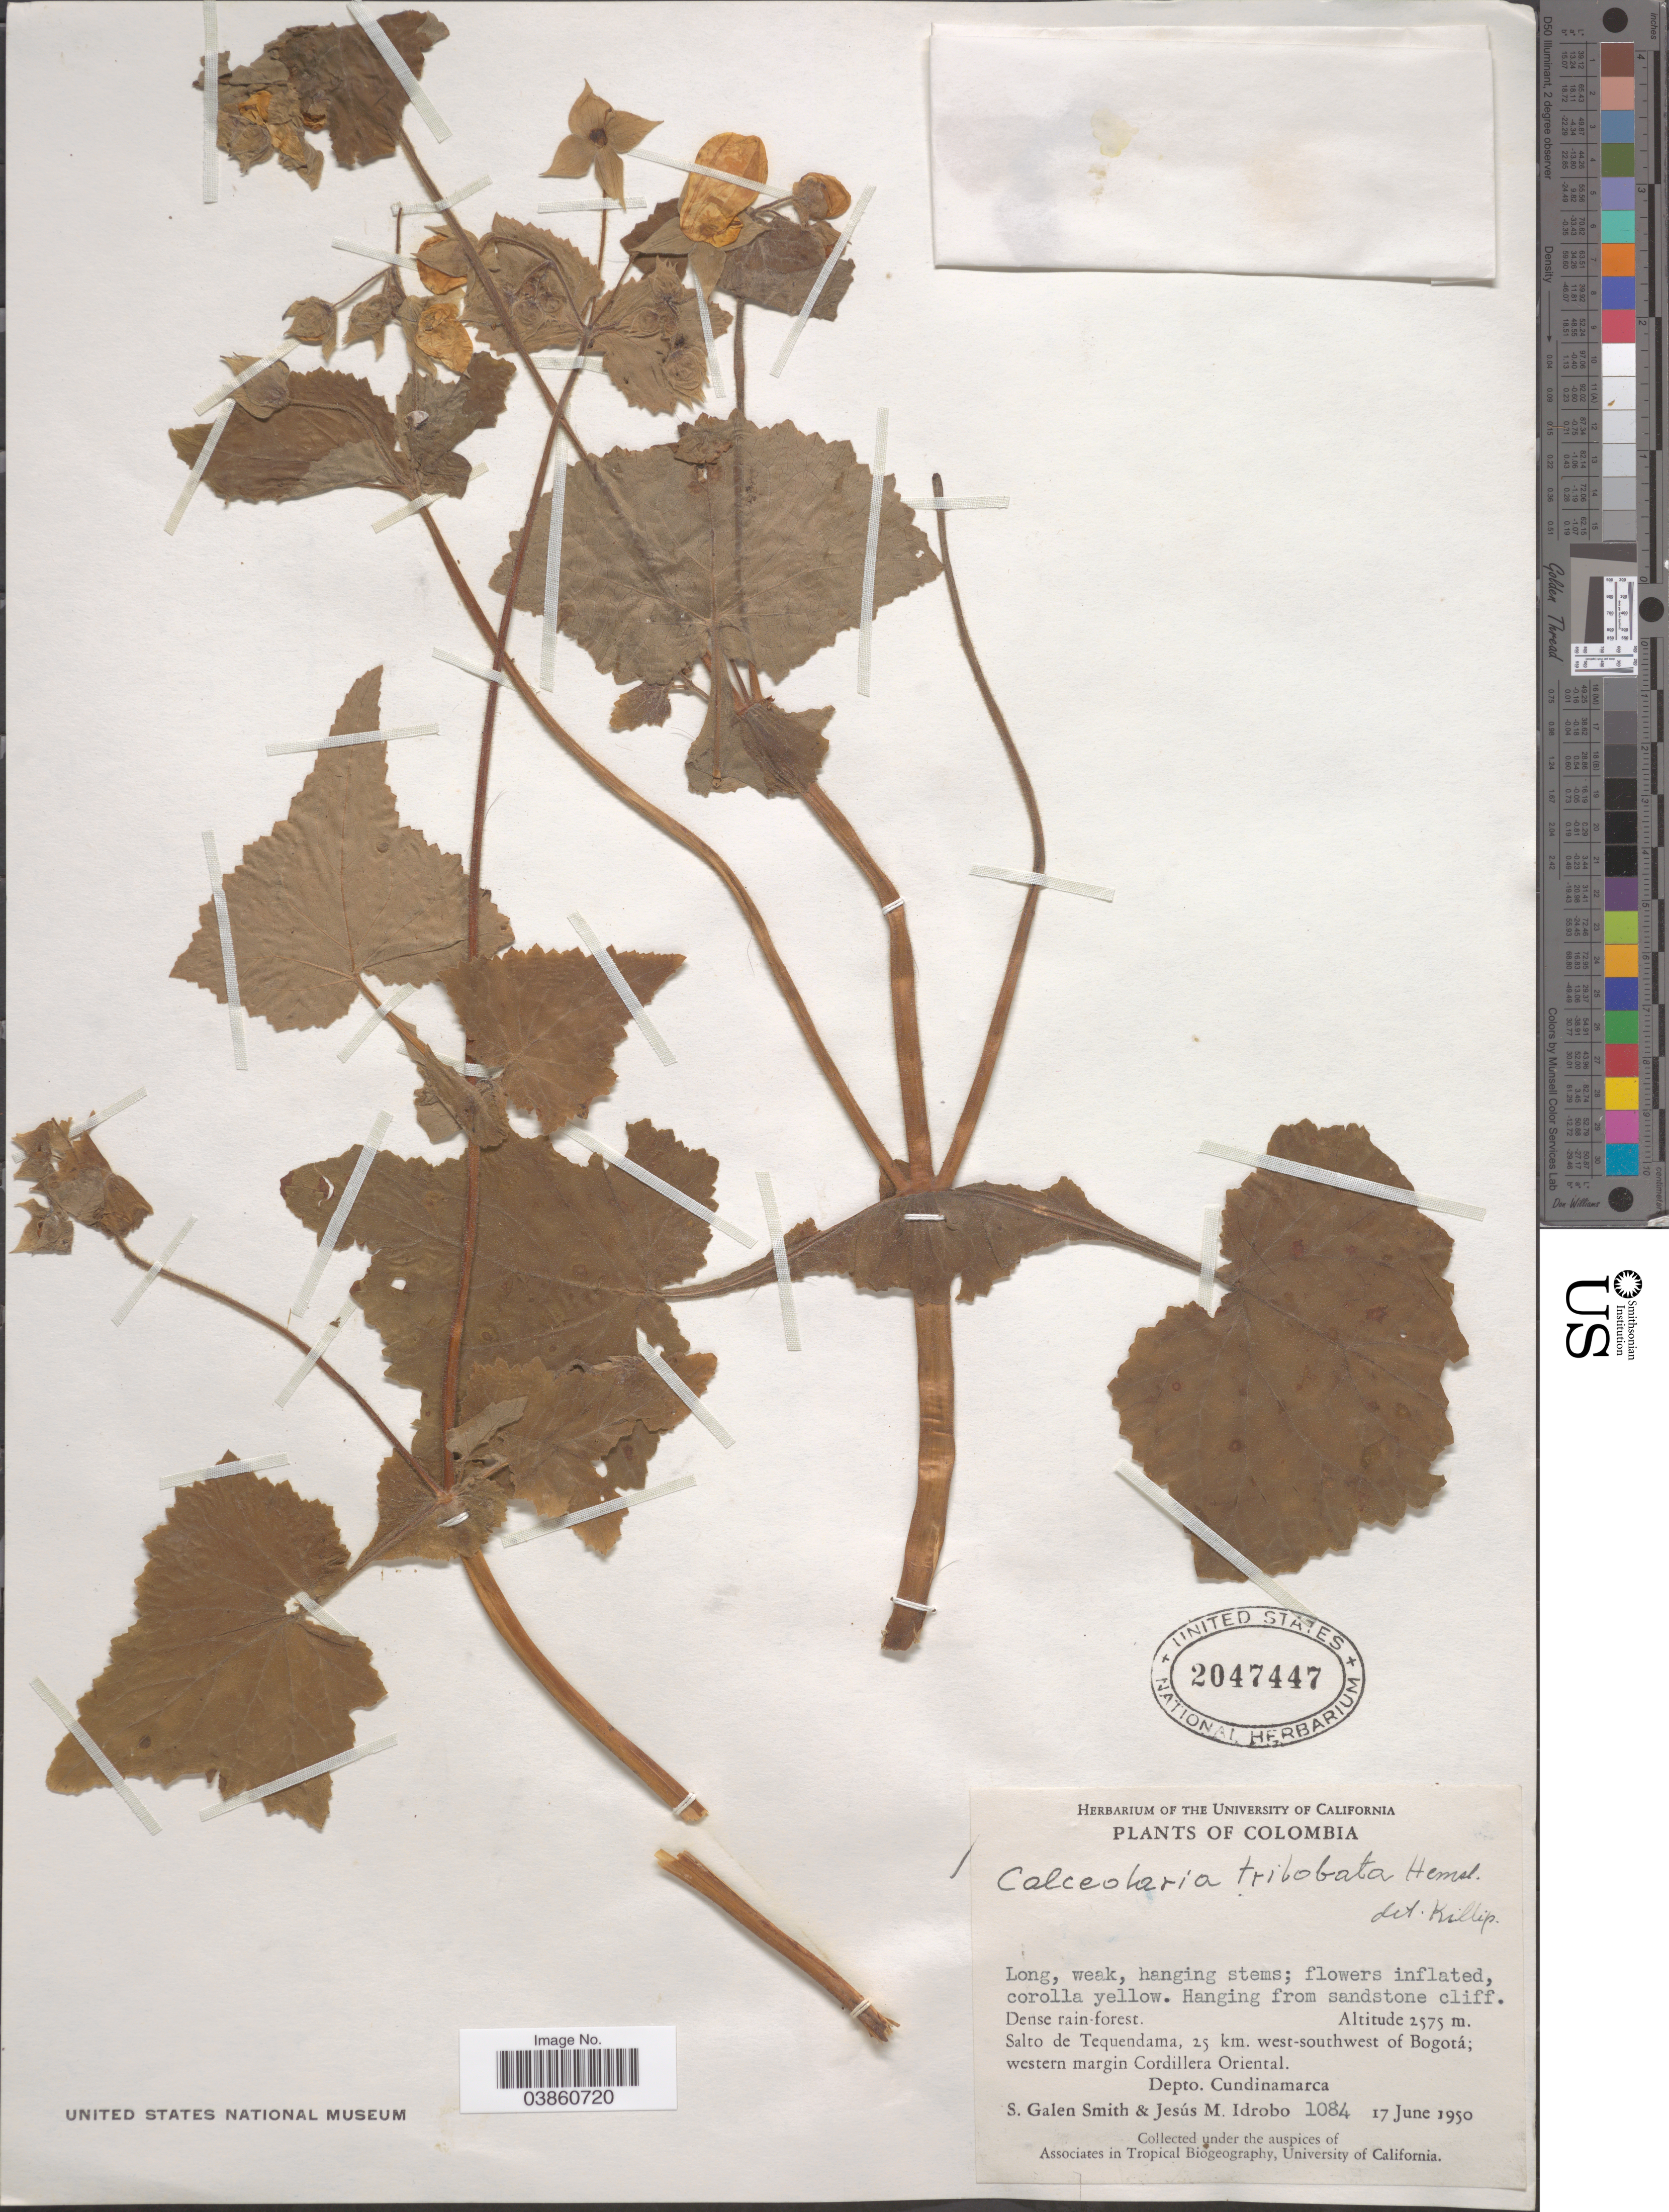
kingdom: Plantae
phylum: Tracheophyta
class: Magnoliopsida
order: Lamiales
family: Calceolariaceae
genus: Calceolaria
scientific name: Calceolaria trilobata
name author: Hemsl.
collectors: S. G. Smith & J. M. Idrobo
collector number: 1084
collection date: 1950-06-17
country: Colombia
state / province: Cundinamarca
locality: Salto de Tequendama, 25 km. west-southwest of Bogotá; western margin Cordillera Oriental. Depto. Cundinamarca.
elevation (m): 2575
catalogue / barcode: US 2047447